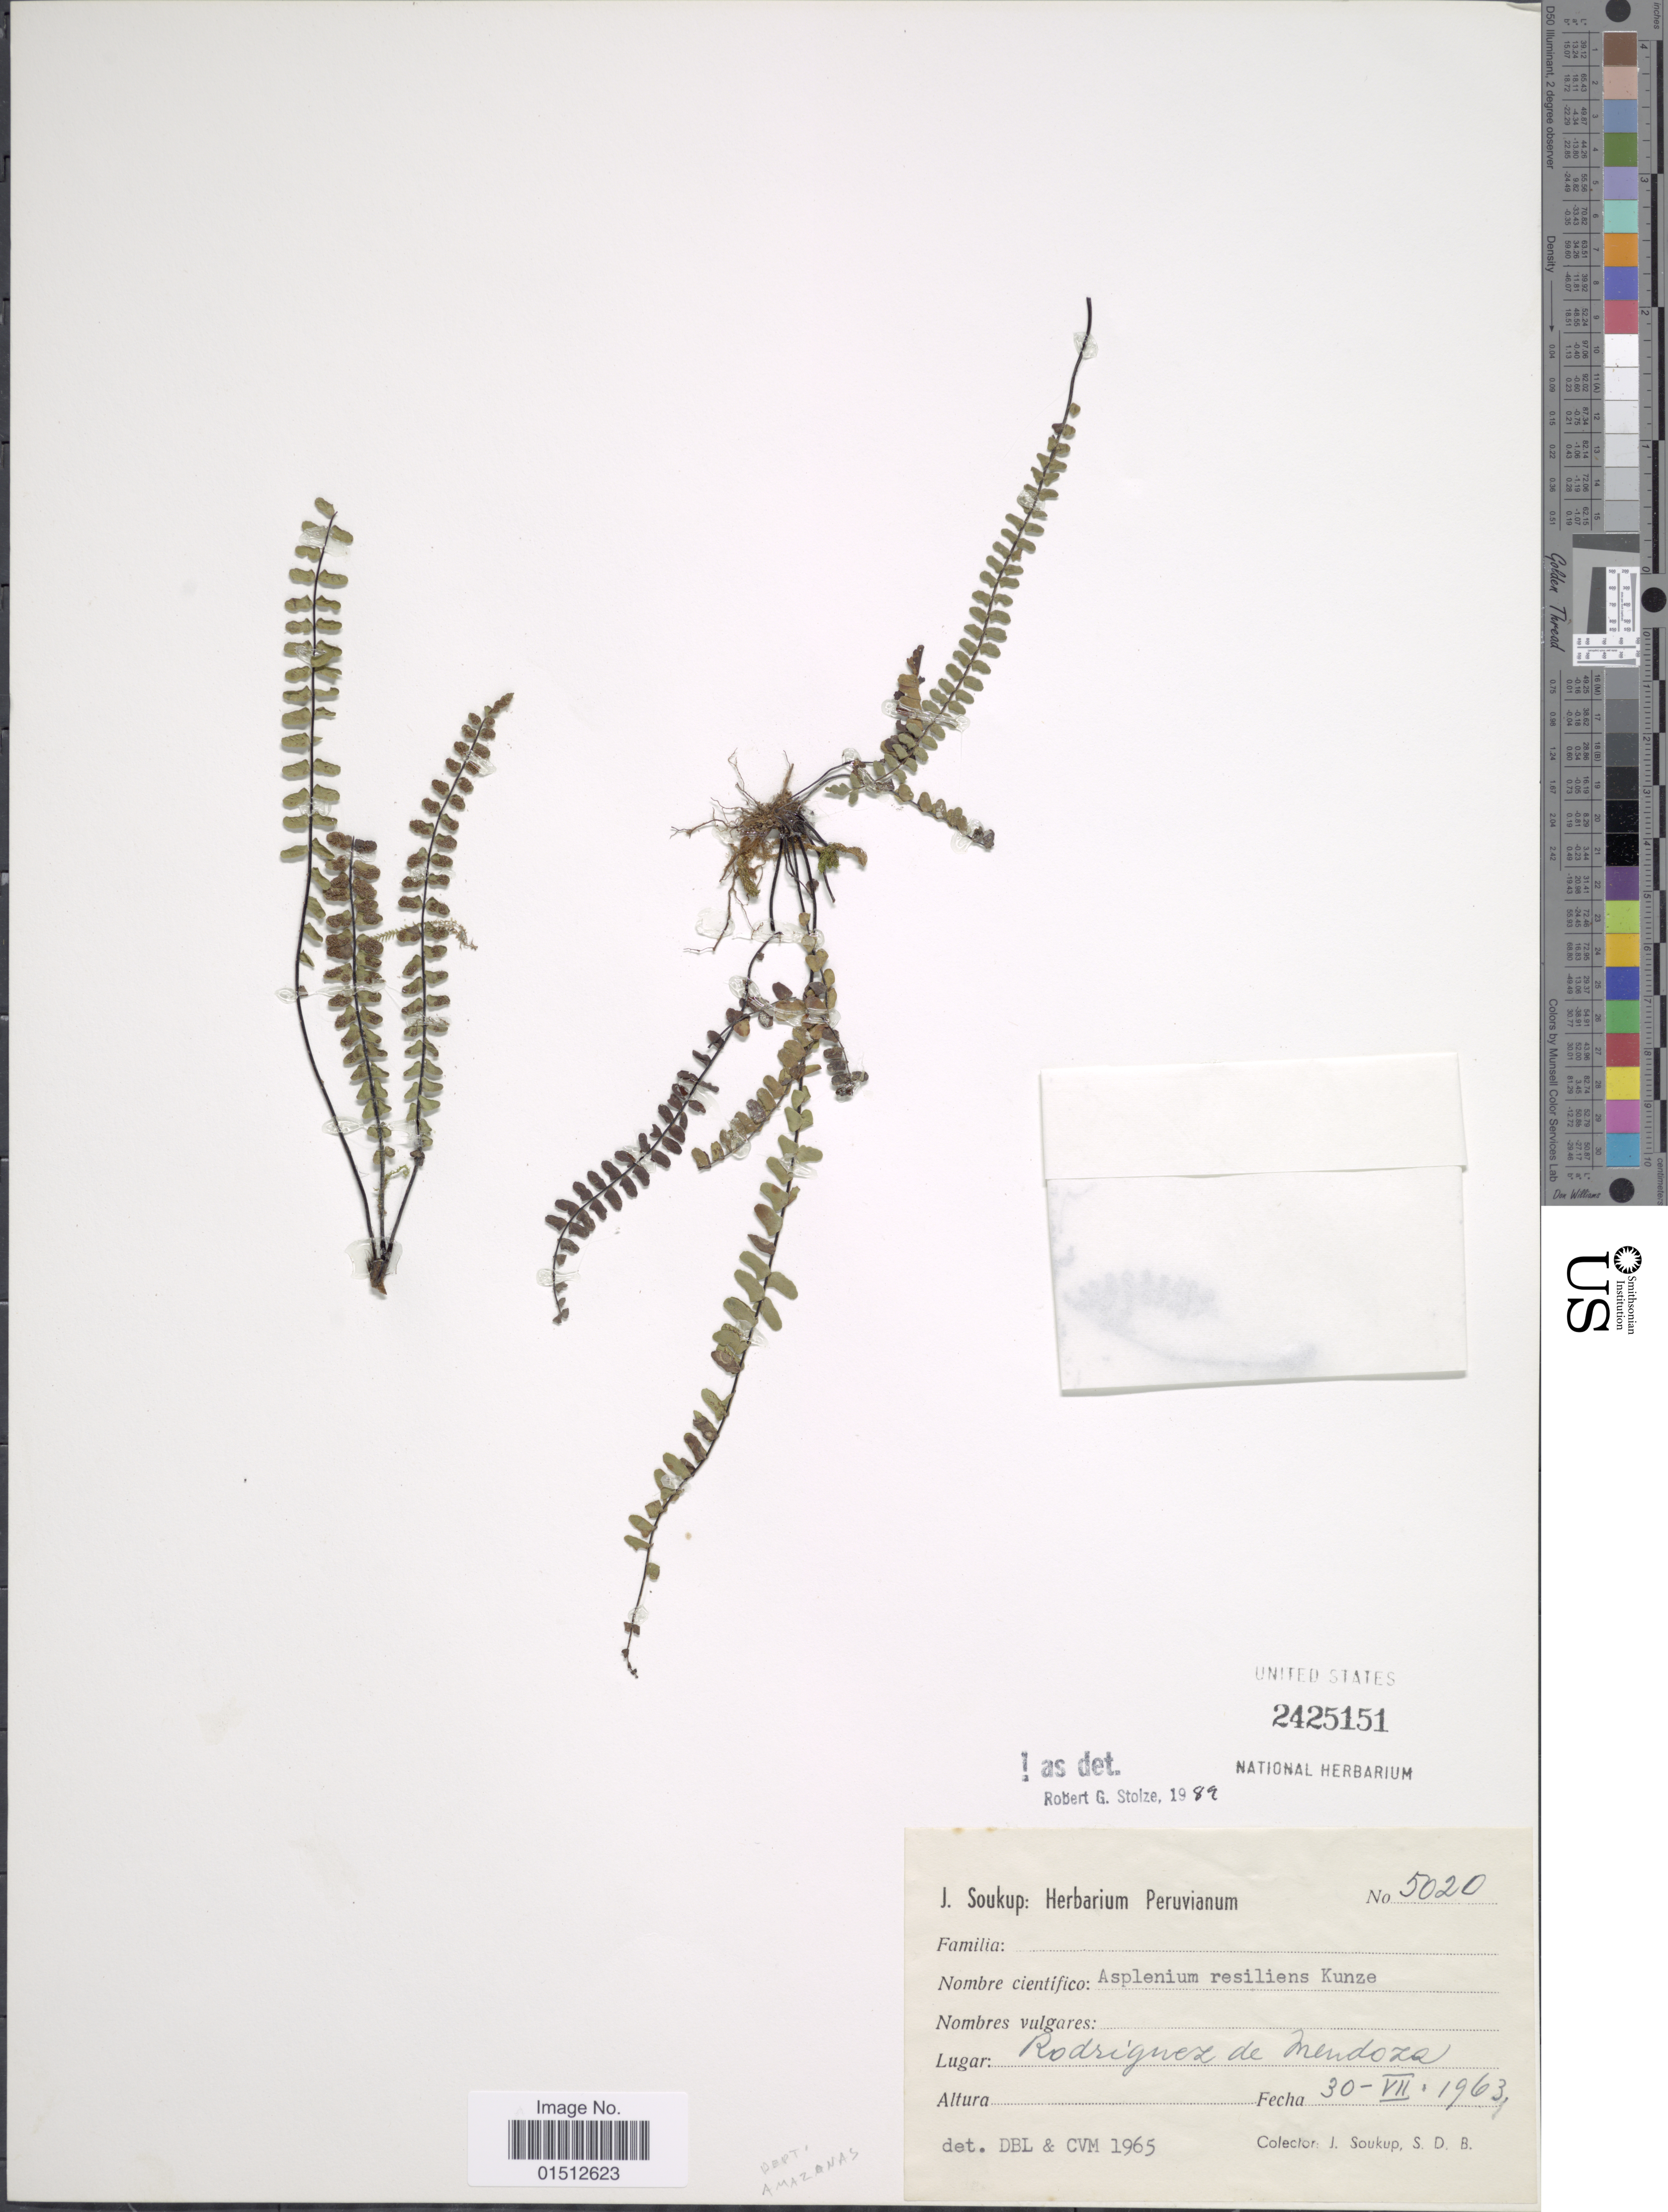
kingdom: Plantae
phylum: Tracheophyta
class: Polypodiopsida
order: Polypodiales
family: Aspleniaceae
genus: Asplenium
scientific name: Asplenium resiliens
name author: Kunze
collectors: J. Soukup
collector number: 5020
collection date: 1963-07-30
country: Argentina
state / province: Mendoza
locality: Rodriguez de Mendoza.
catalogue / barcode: US 2425151